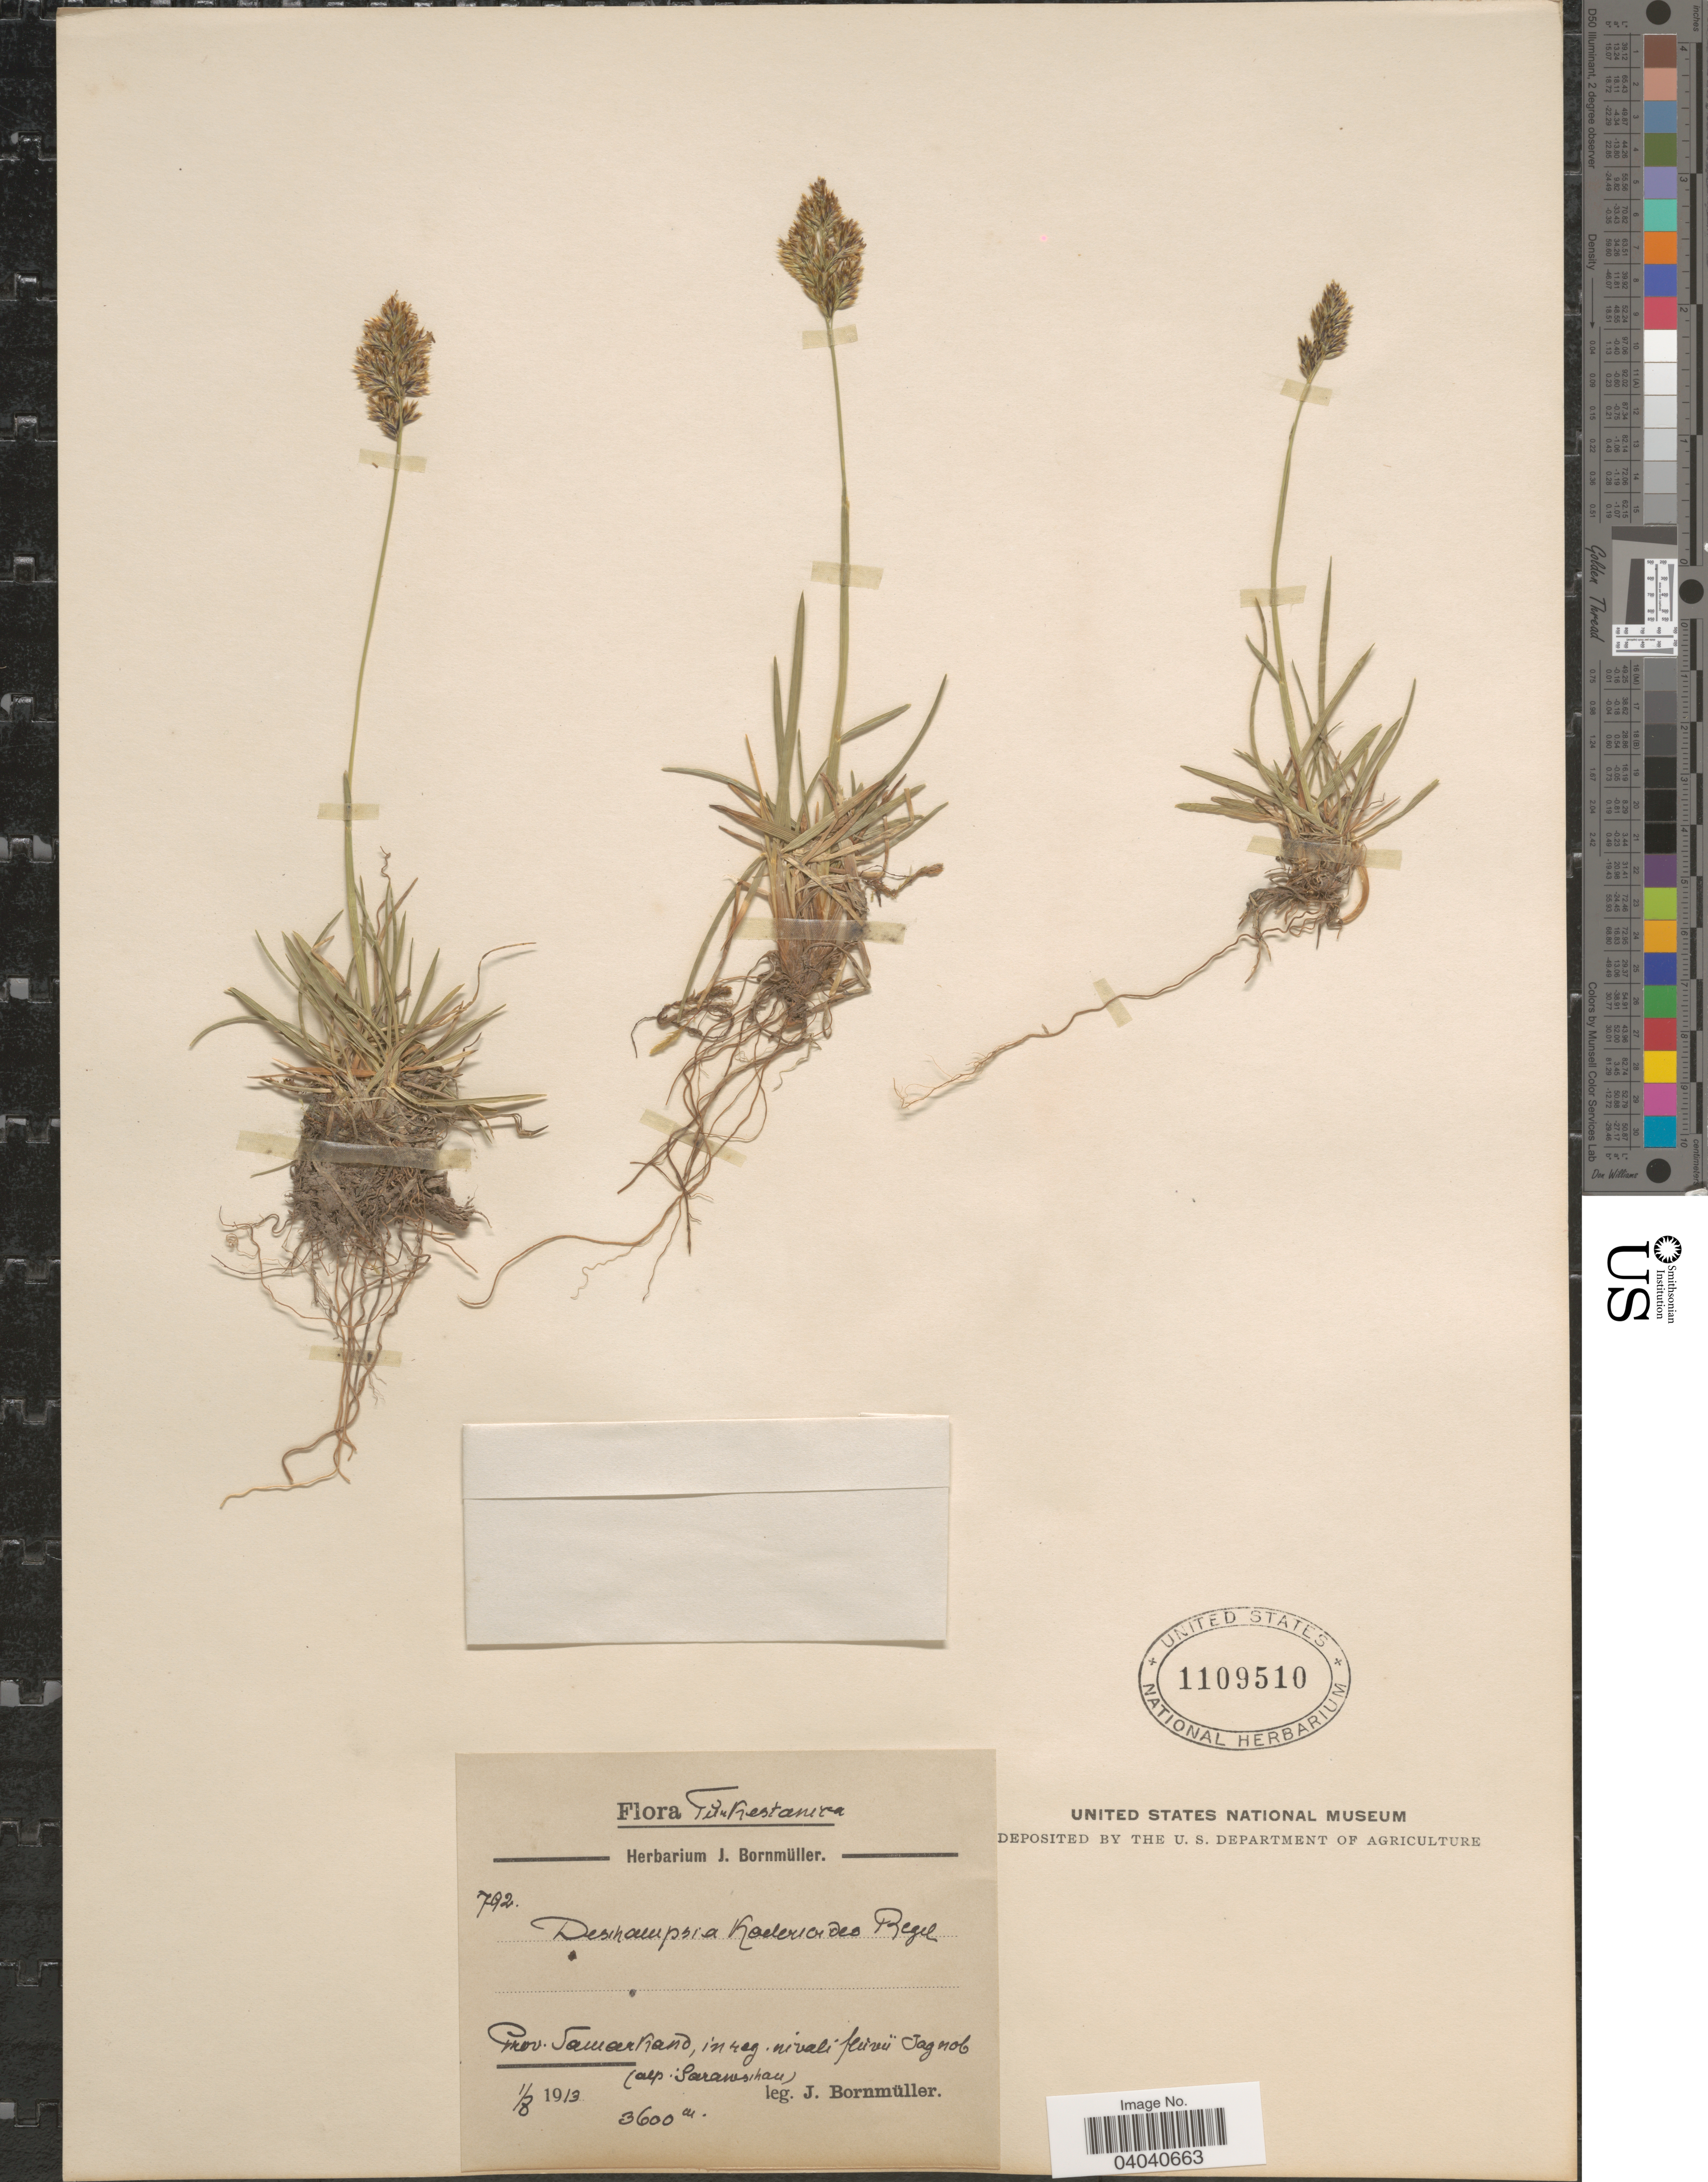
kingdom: Plantae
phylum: Tracheophyta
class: Liliopsida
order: Poales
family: Poaceae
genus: Deschampsia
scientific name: Deschampsia koelerioides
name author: Regel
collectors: J. Bornmüller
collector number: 792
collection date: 1913-08-01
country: Uzbekistan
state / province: Samarqand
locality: Turkestanica. Prov. Samarkand, in reg. nivali fluvii Jag nob (alp: Sarawsihau).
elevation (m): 3600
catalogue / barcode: US 1109510